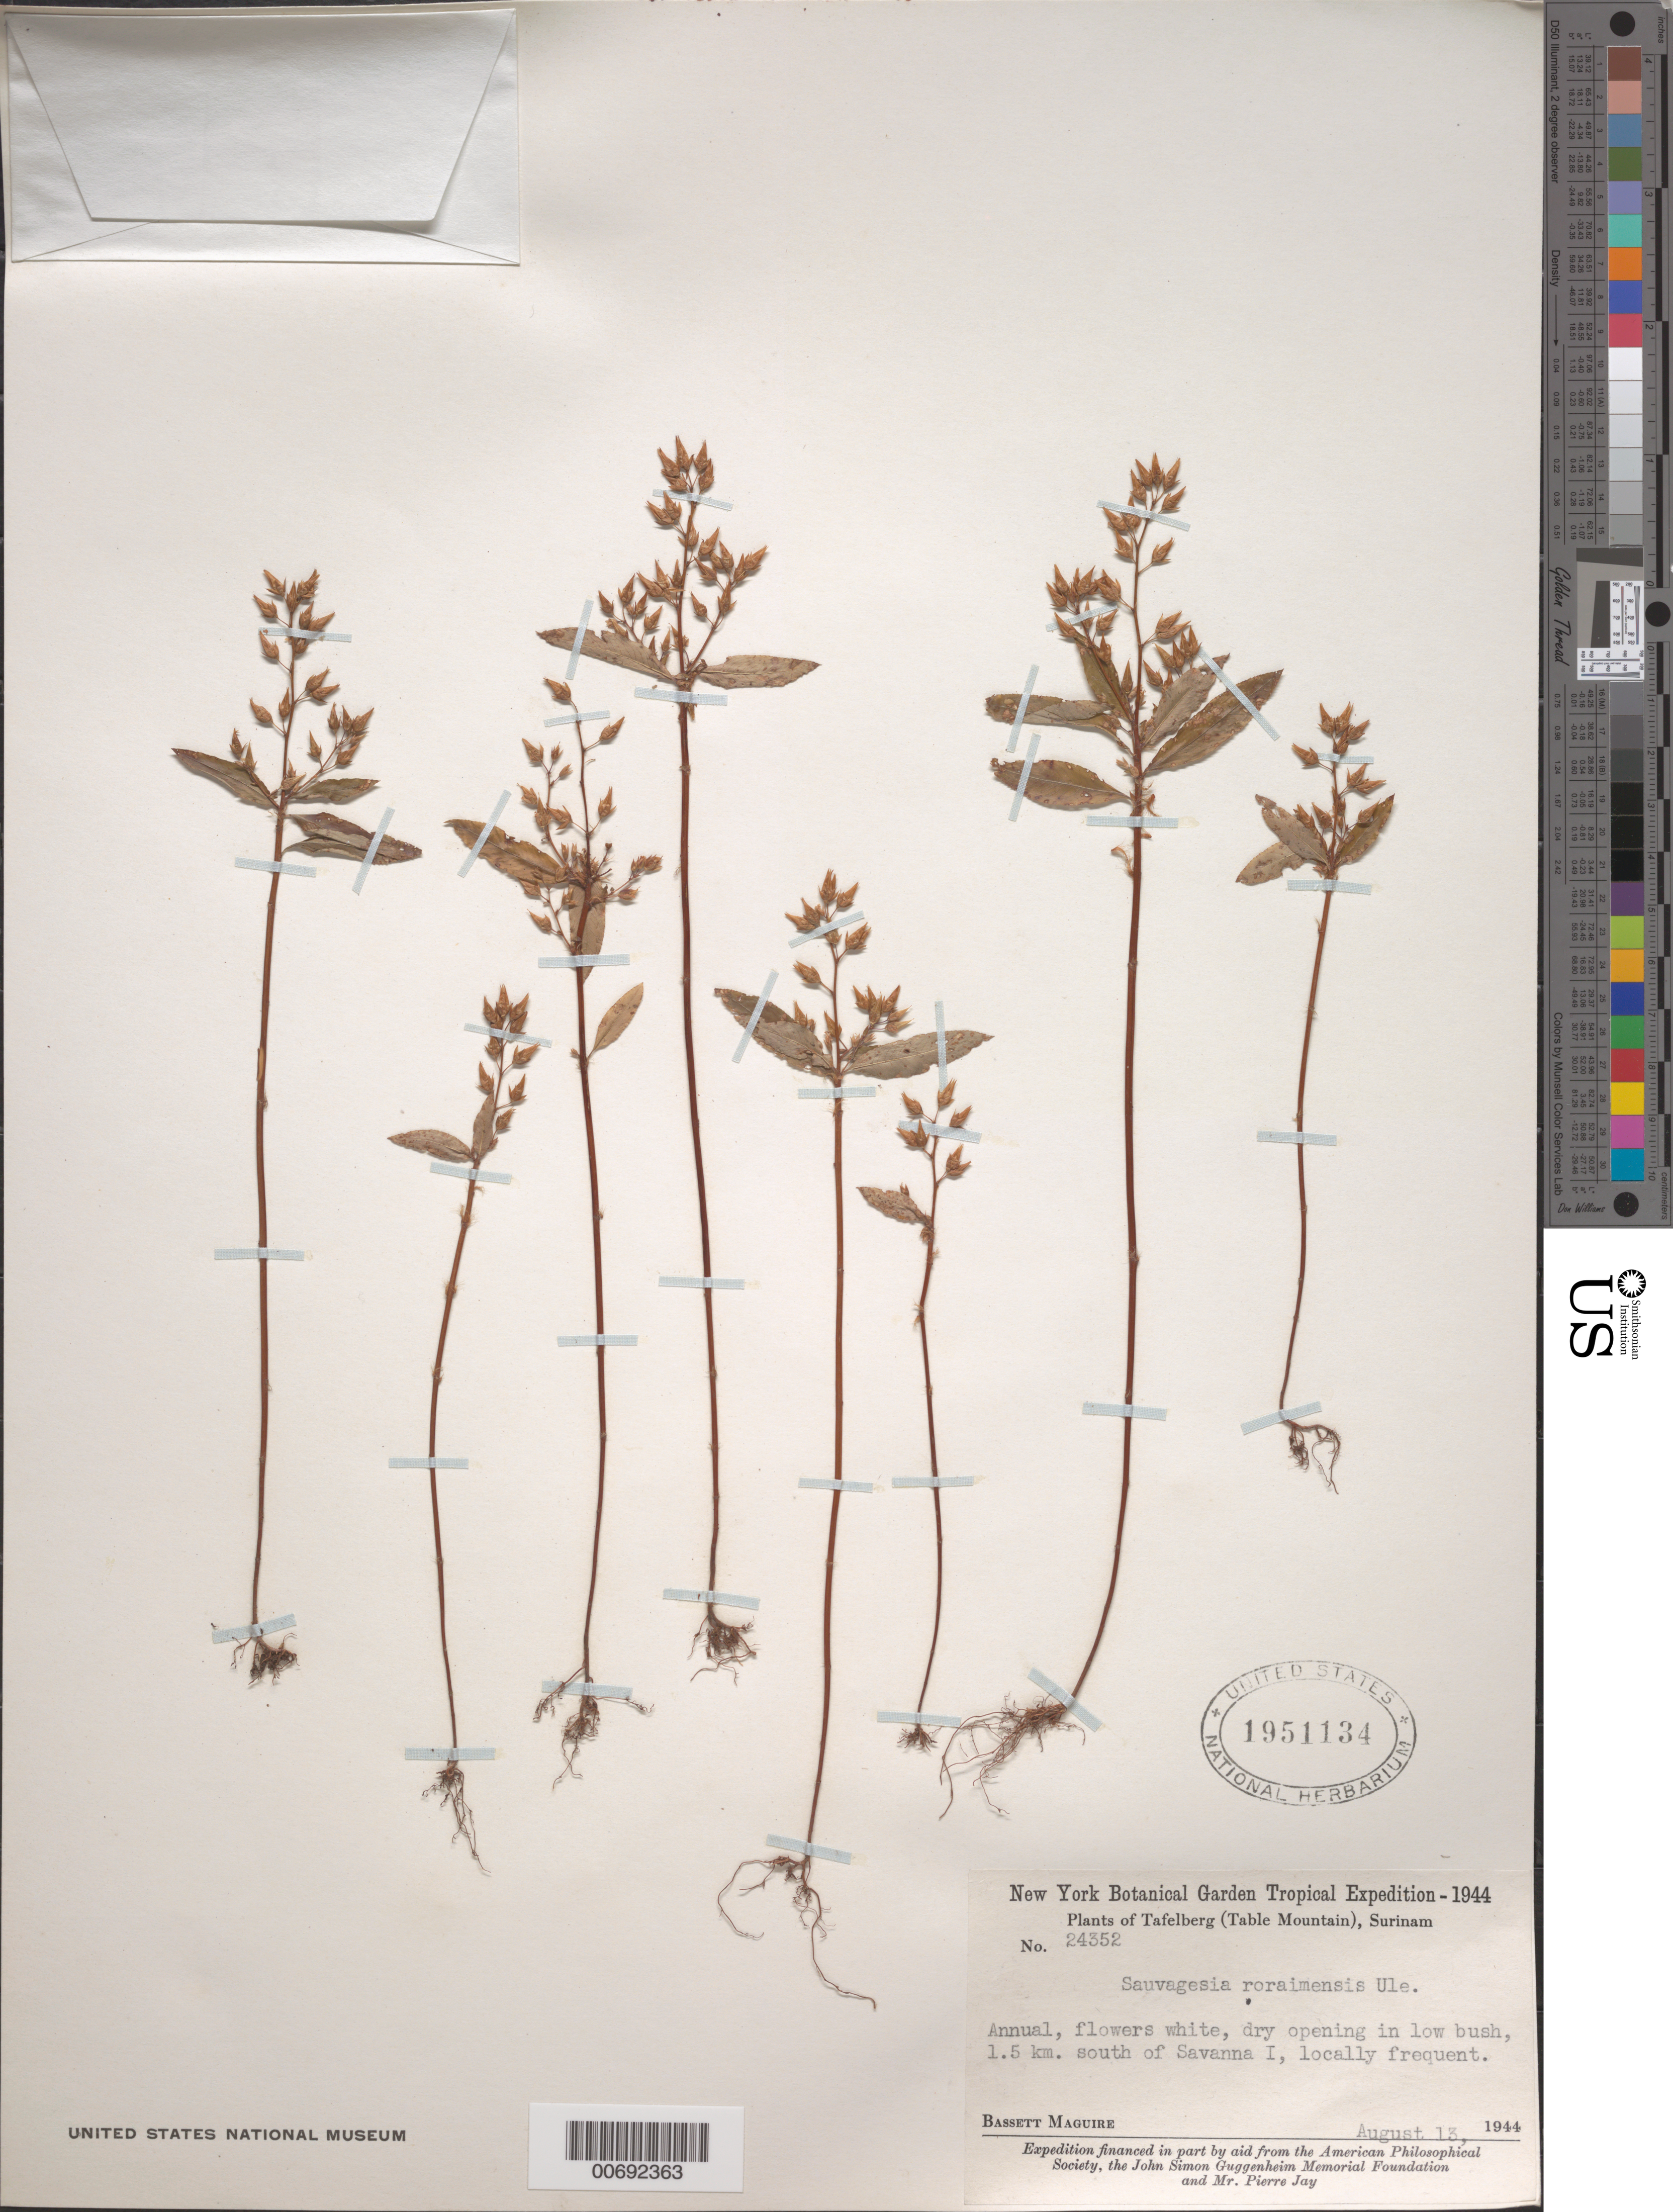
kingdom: Plantae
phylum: Tracheophyta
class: Magnoliopsida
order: Malpighiales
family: Ochnaceae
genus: Sauvagesia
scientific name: Sauvagesia roraimensis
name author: Ule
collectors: B. Maguire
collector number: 24352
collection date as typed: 13-Aug-44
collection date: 1944-08-13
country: Suriname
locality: Tafelberg (Table Mountain), Savanna I, S of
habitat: Dry opening in low bush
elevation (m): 565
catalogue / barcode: US 1951134